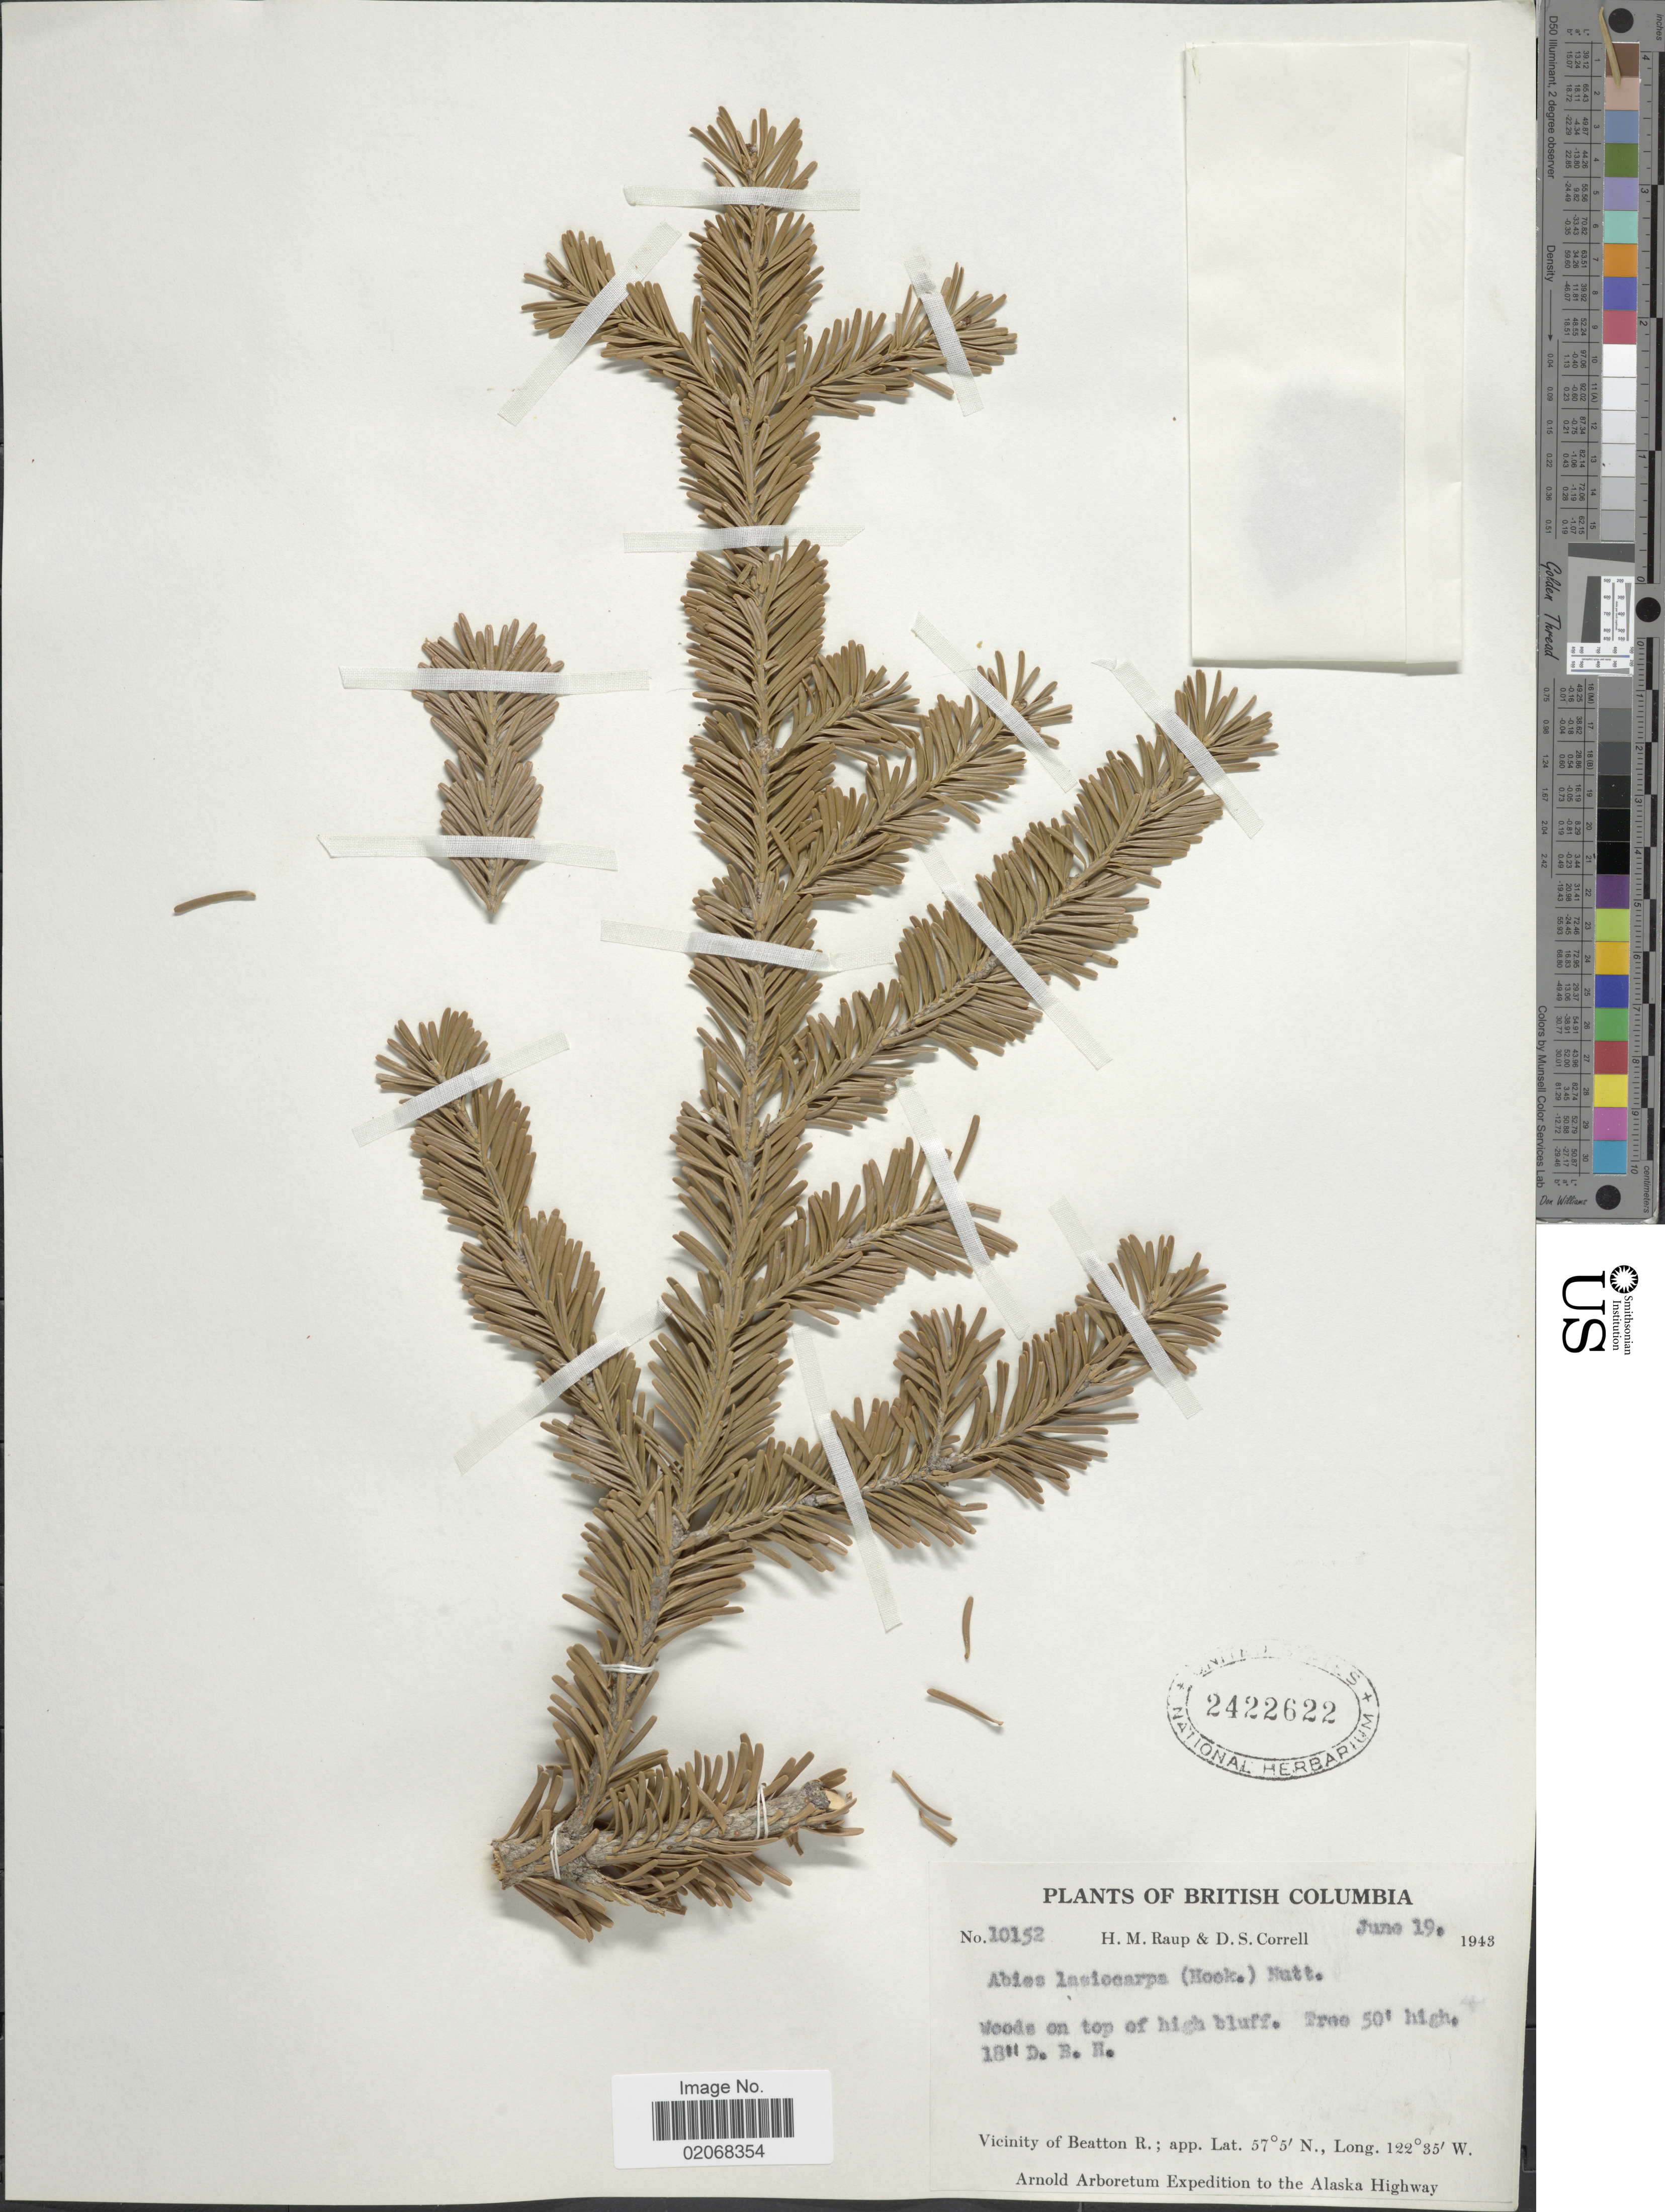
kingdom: Plantae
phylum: Tracheophyta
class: Pinopsida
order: Pinales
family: Pinaceae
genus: Abies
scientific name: Abies lasiocarpa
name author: (Hook.) Nutt.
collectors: H. Raup & D. S. Correll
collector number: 10152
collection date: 1943-06-19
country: Canada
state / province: British Columbia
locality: Woods on top of high bluff. Vicinity of Beatton R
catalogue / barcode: US 2422622